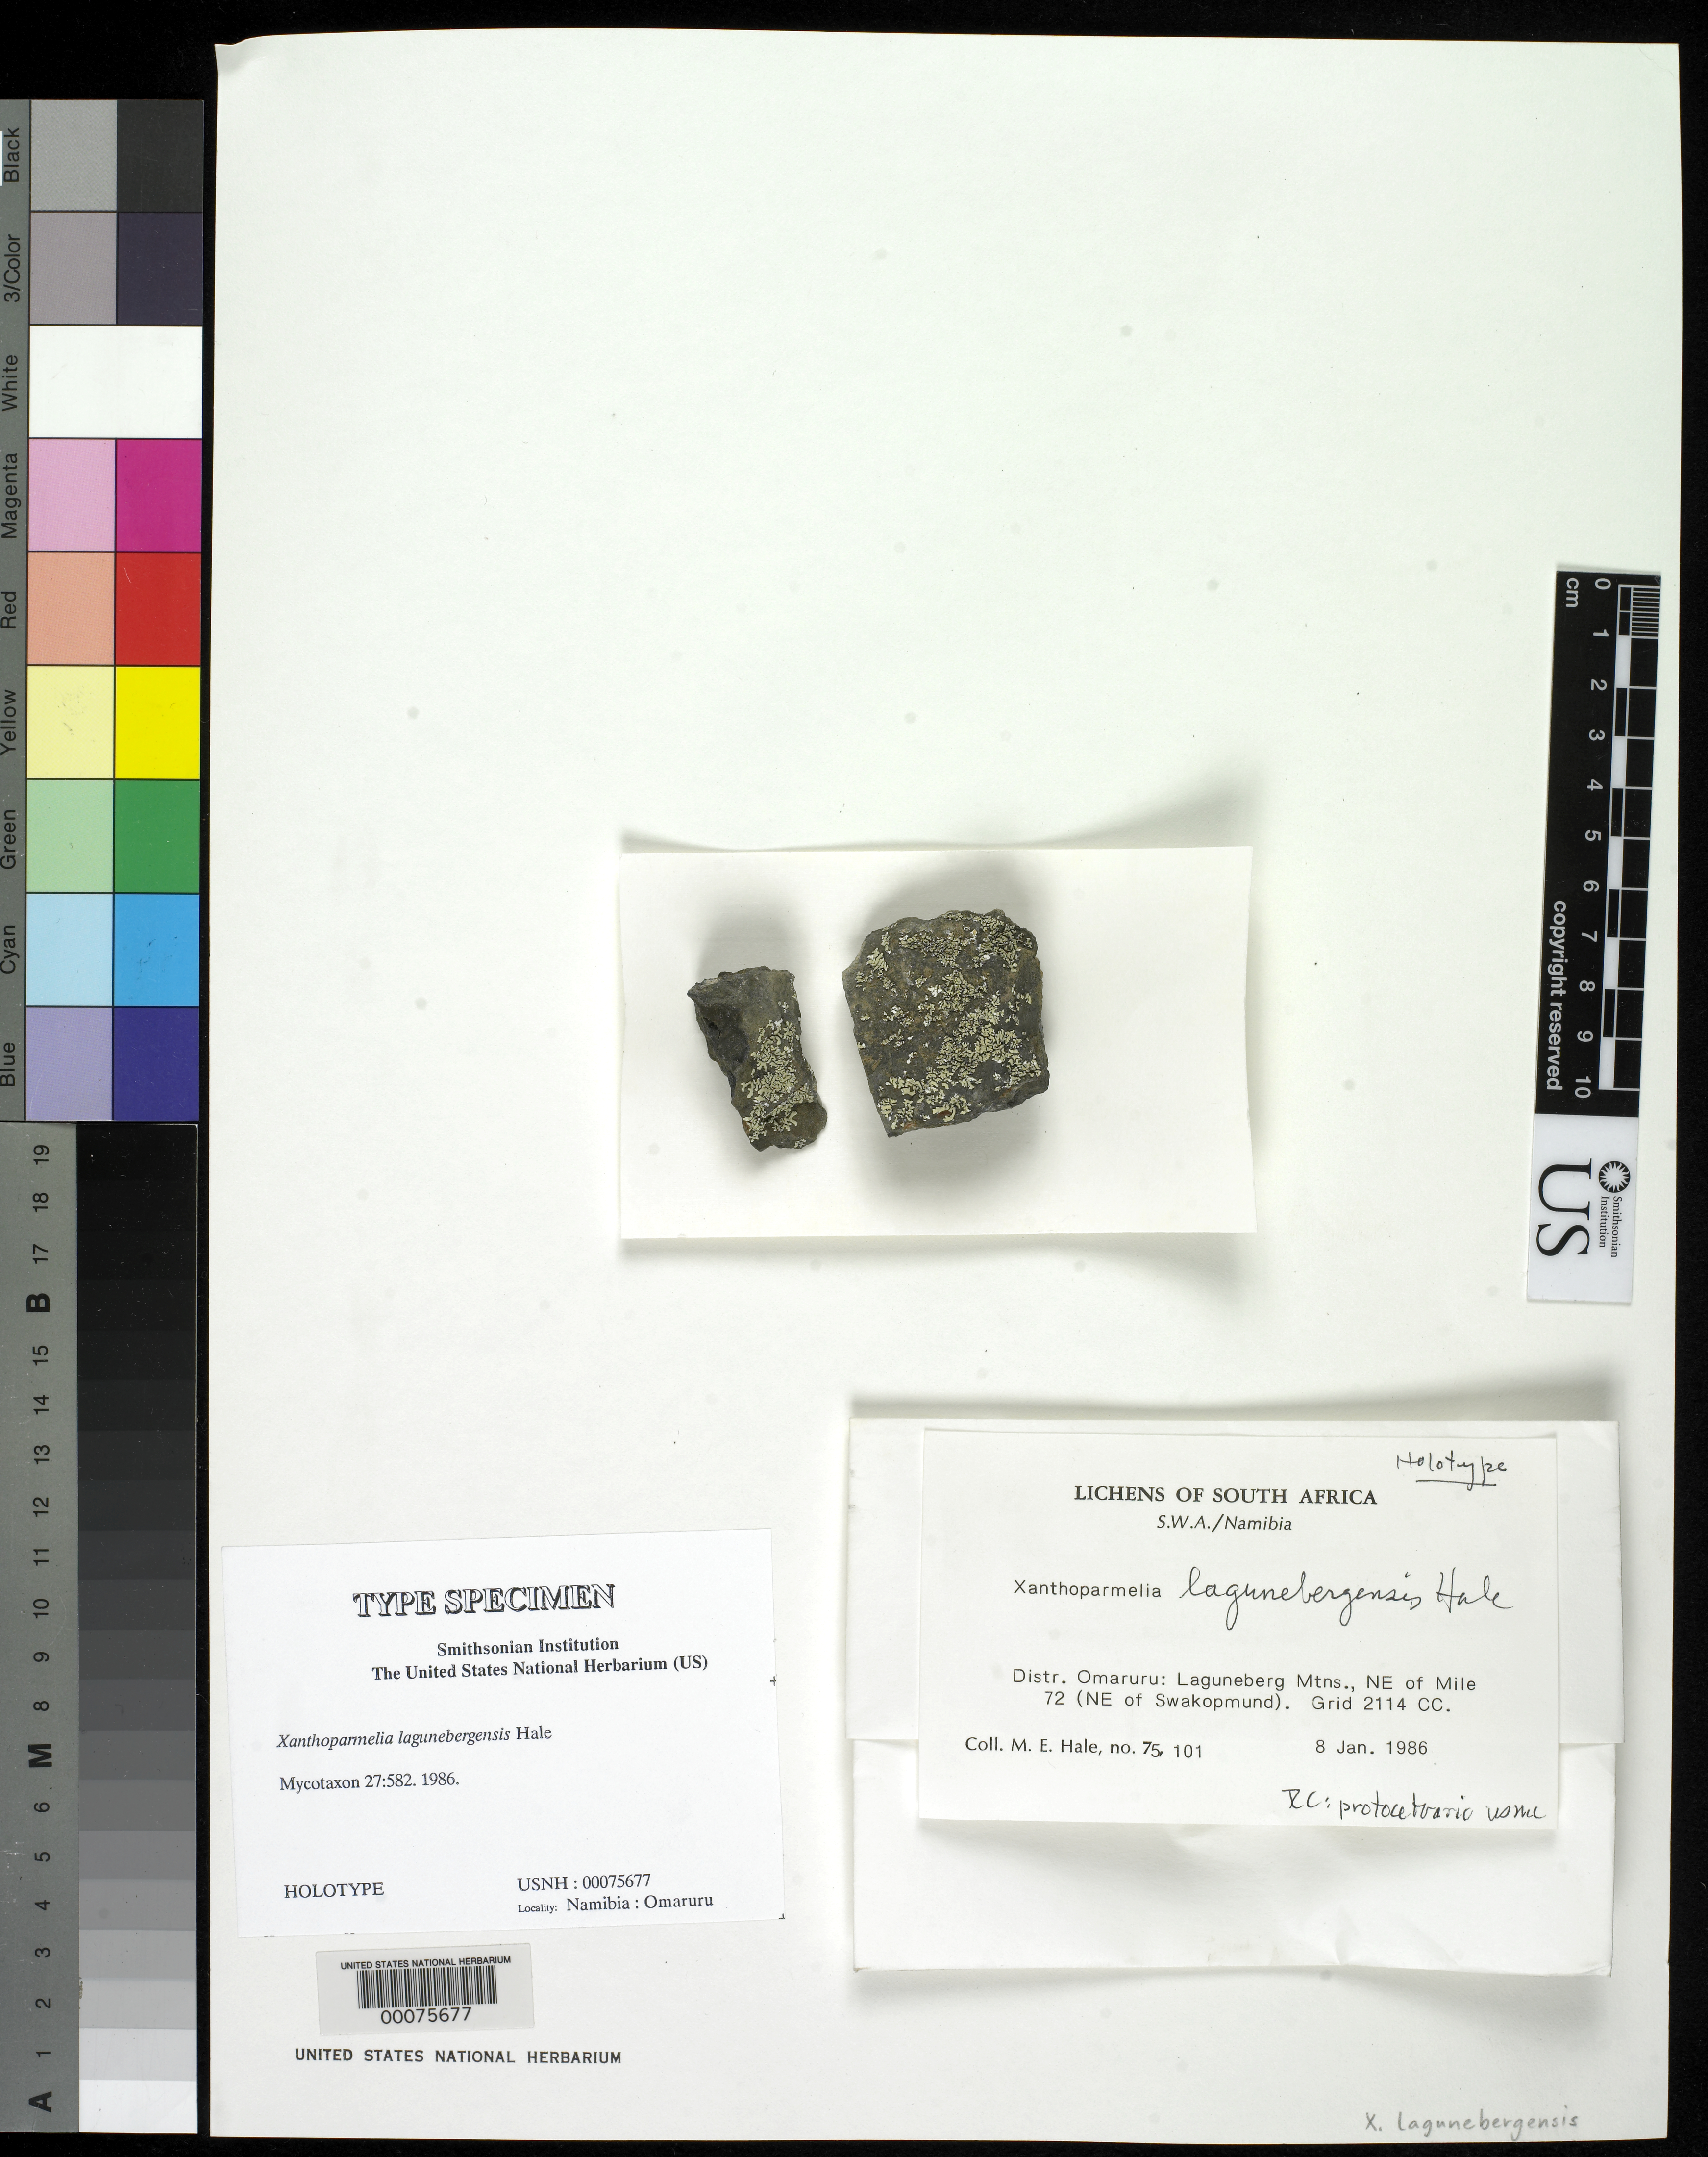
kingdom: Fungi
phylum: Ascomycota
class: Lecanoromycetes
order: Lecanorales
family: Parmeliaceae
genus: Xanthoparmelia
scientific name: Xanthoparmelia lagunebergensis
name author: Hale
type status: Holotype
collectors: M. Hale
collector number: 75101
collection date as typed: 08 Jan 1986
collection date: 1986-01-08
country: Namibia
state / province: Erongo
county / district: Omaruru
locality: Grid 2114 CC, Laguneberg Mountains, NE of mile 72, NE of Swakopmund,